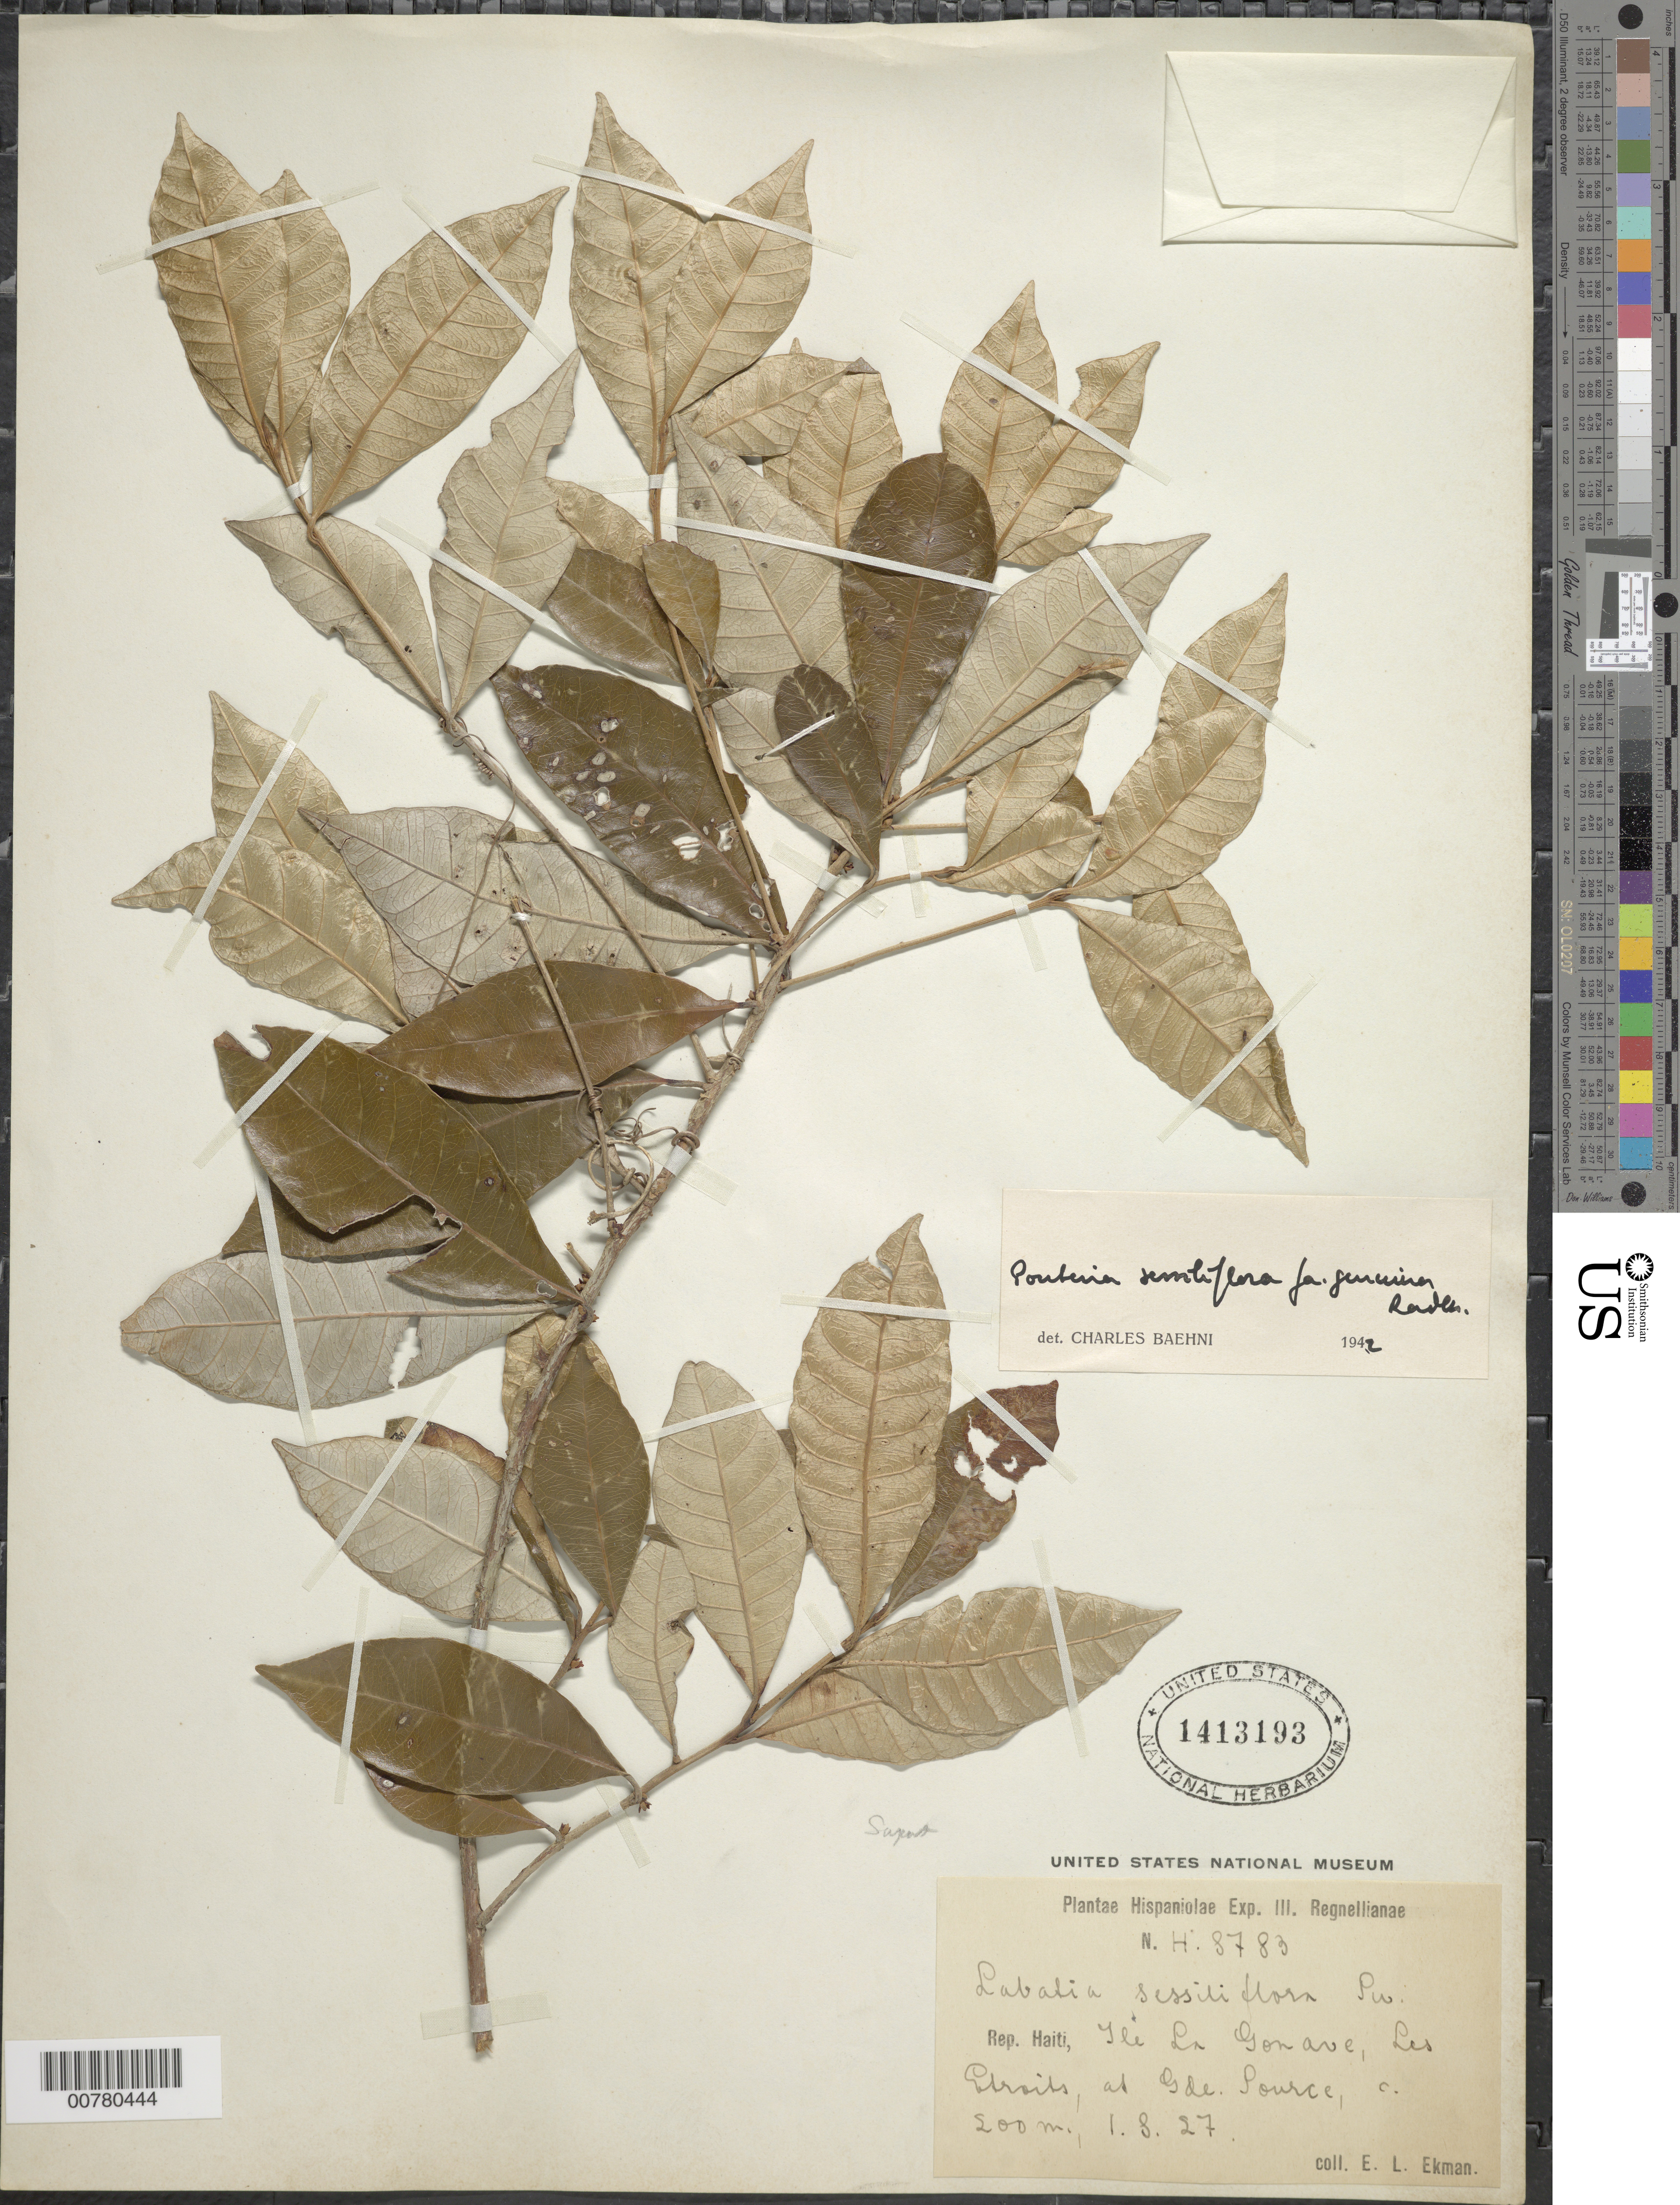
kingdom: Plantae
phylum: Tracheophyta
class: Magnoliopsida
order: Ericales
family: Sapotaceae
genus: Pouteria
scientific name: Pouteria sessiliflora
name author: (Sw.) Poir.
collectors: E. L. Ekman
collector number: H 8783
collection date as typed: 01 Aug 1927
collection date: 1927-08-01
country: Haiti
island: Hispaniola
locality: Ile la Gonave, Les Etroits, at Gde. Source.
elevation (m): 200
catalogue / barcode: US 1413193